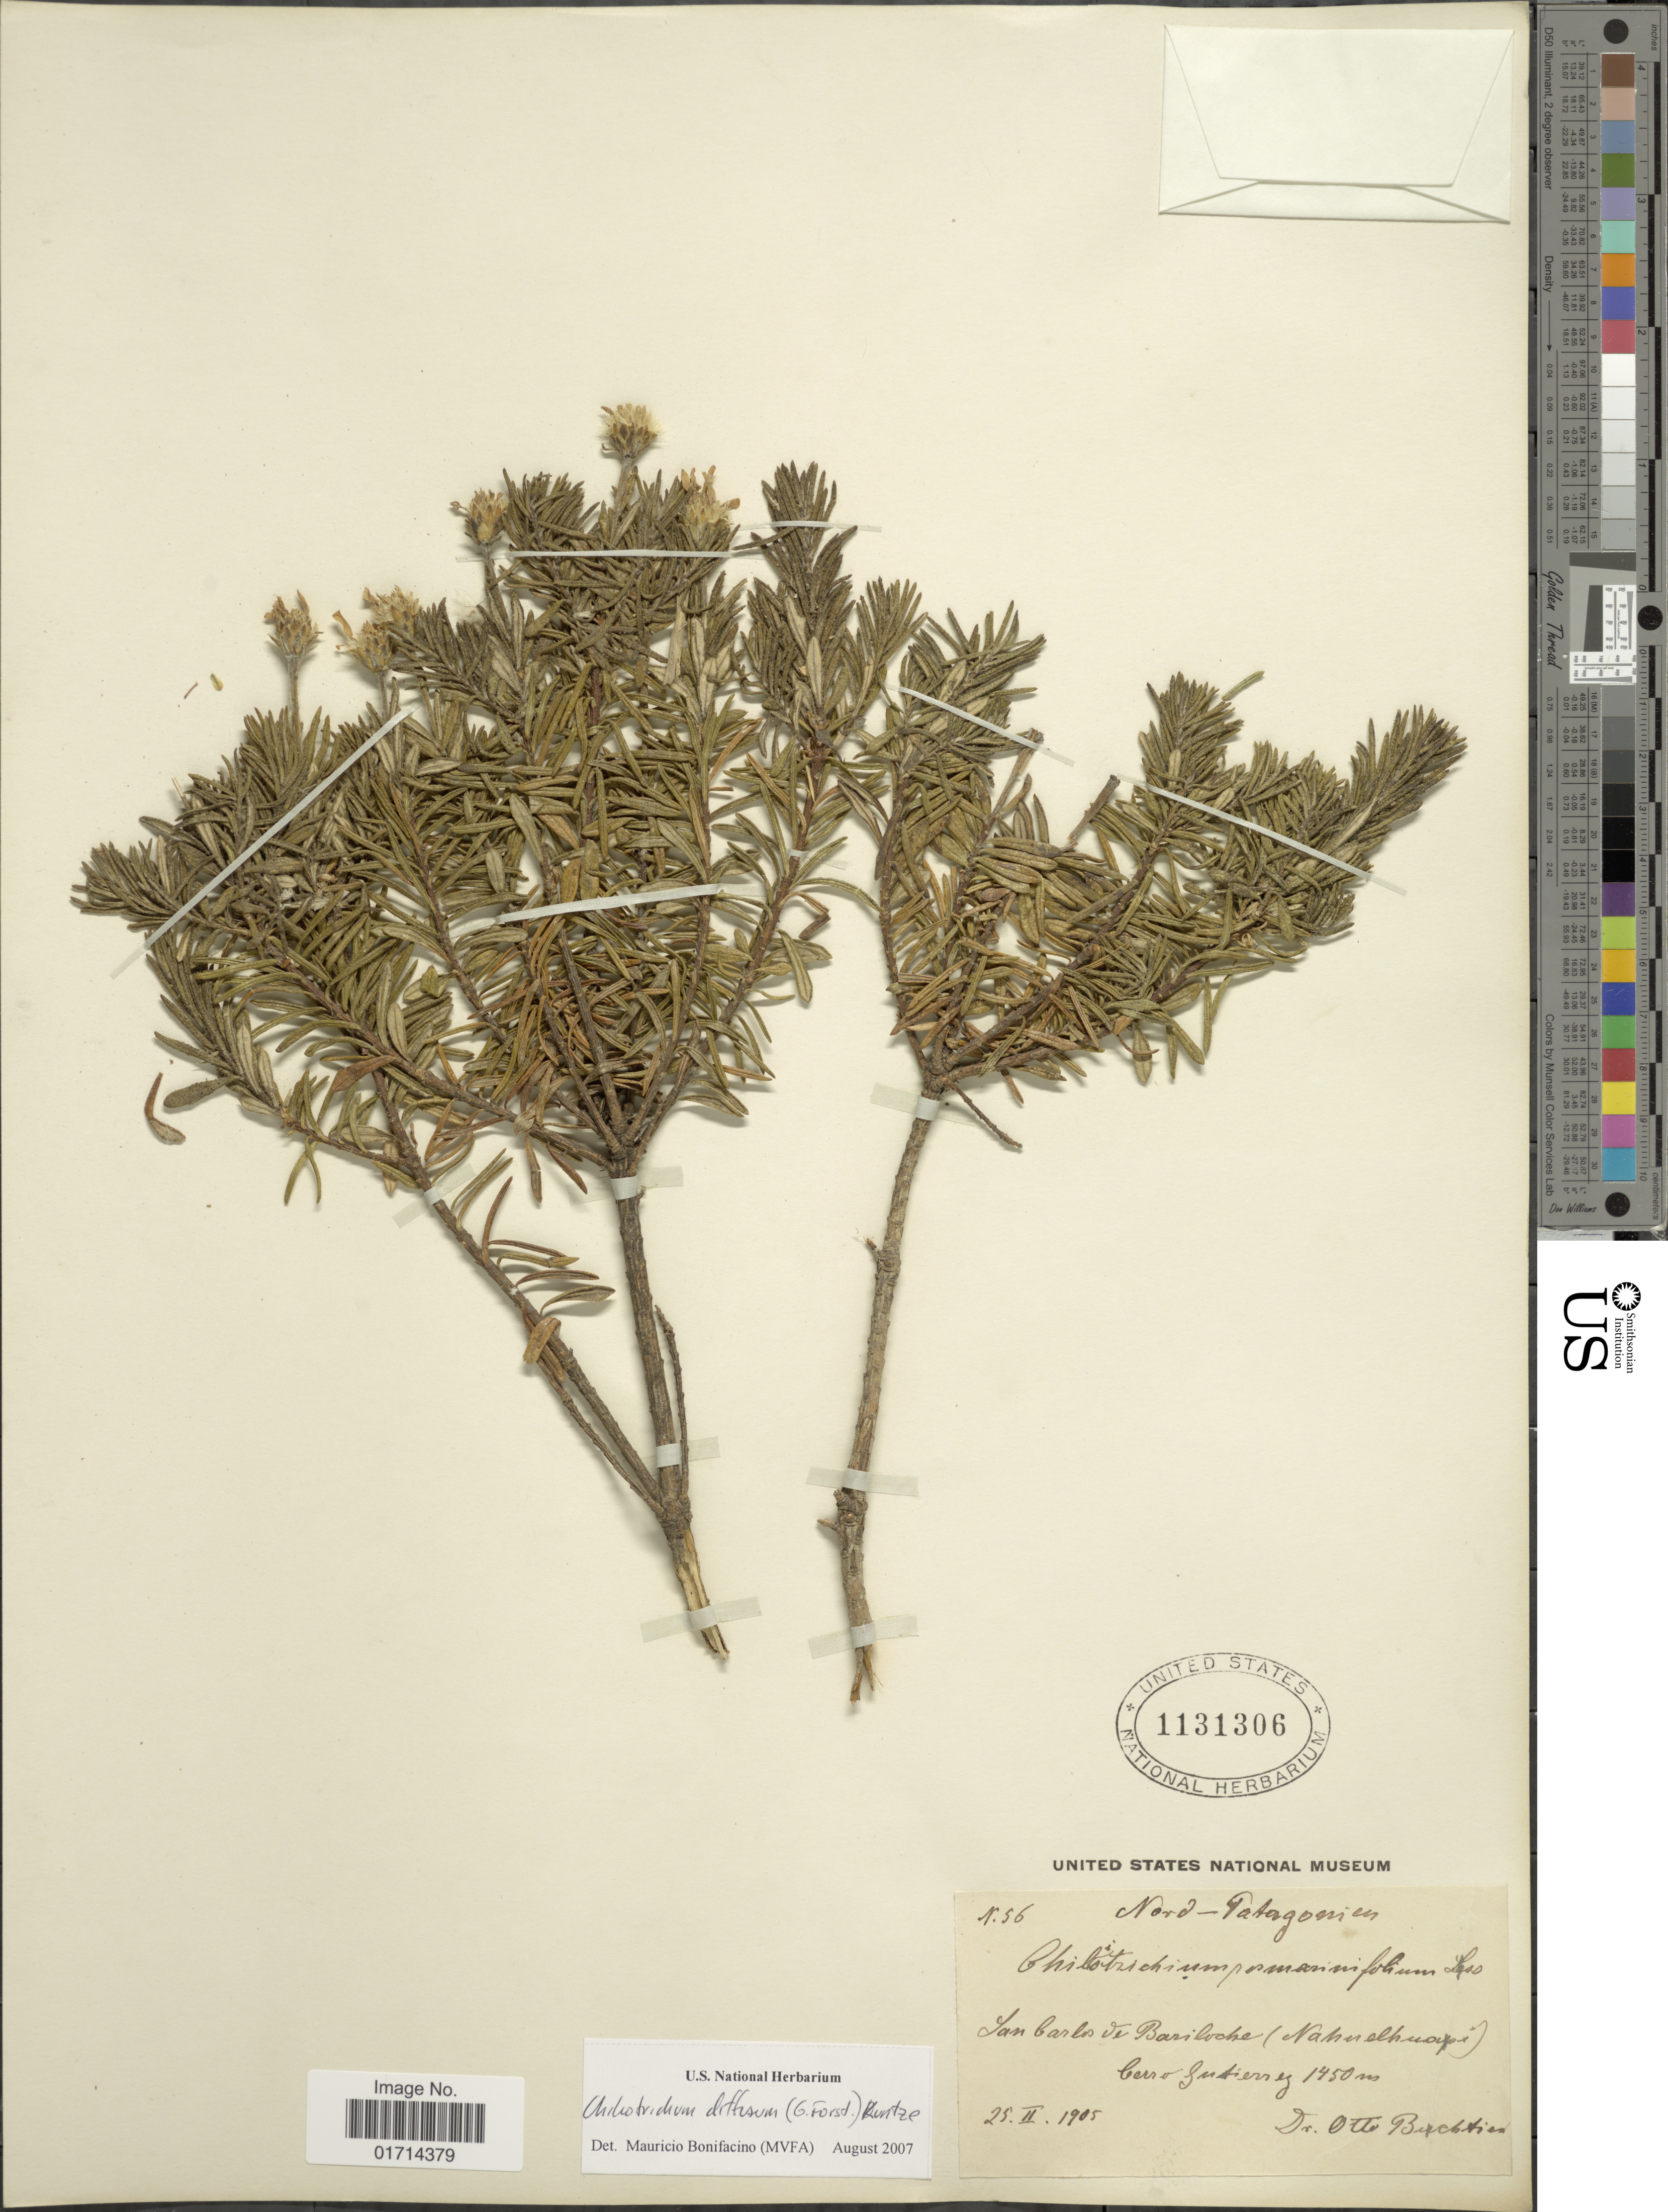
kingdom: Plantae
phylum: Tracheophyta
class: Magnoliopsida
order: Asterales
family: Asteraceae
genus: Chiliotrichum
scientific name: Chiliotrichum rosmarinifolium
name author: Less.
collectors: O. Buchtien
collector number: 56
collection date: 1905-02-25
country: Argentina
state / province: Río Negro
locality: Nord-Patagonien, San Carlos de Bariloche (Nahuelhuapi) Cerro Gutierrez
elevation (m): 1450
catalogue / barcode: US 1131306